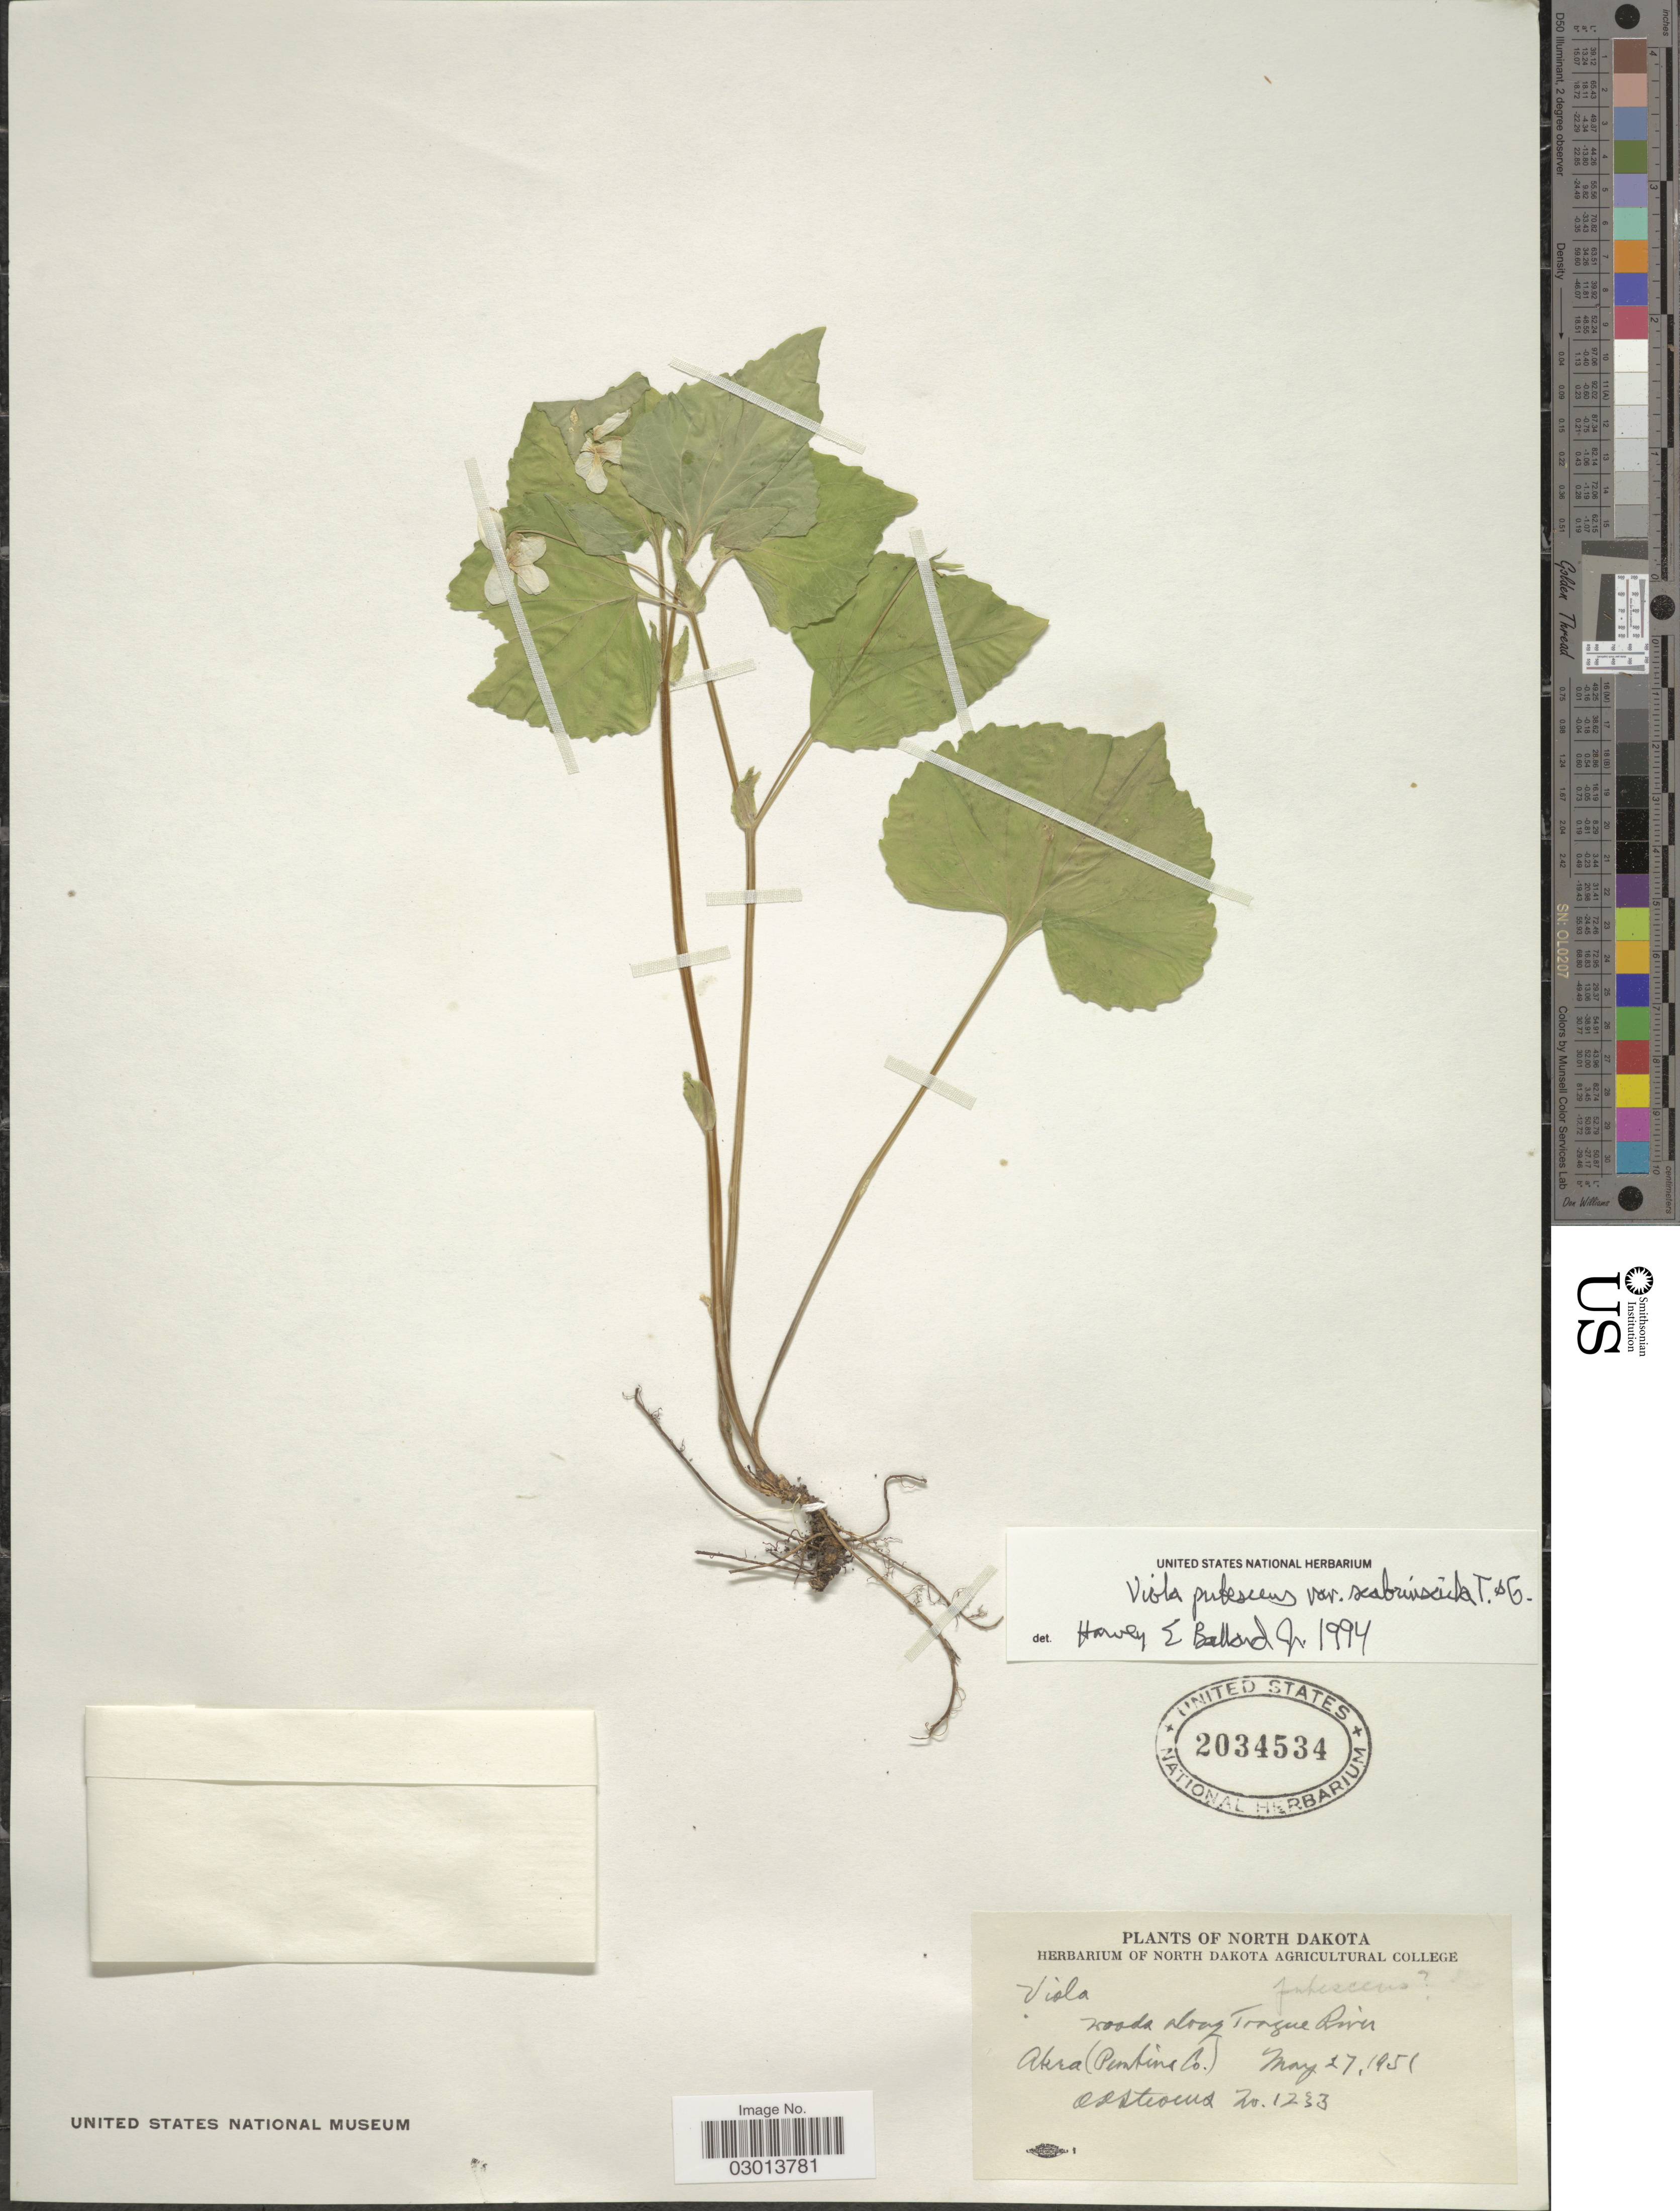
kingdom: Plantae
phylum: Tracheophyta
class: Magnoliopsida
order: Malpighiales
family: Violaceae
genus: Viola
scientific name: Viola pubescens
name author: Aiton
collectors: O. A. Stevens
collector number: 1233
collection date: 1951-05-27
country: United States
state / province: North Dakota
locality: Akra (Pembina Co.).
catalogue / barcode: US 2034534